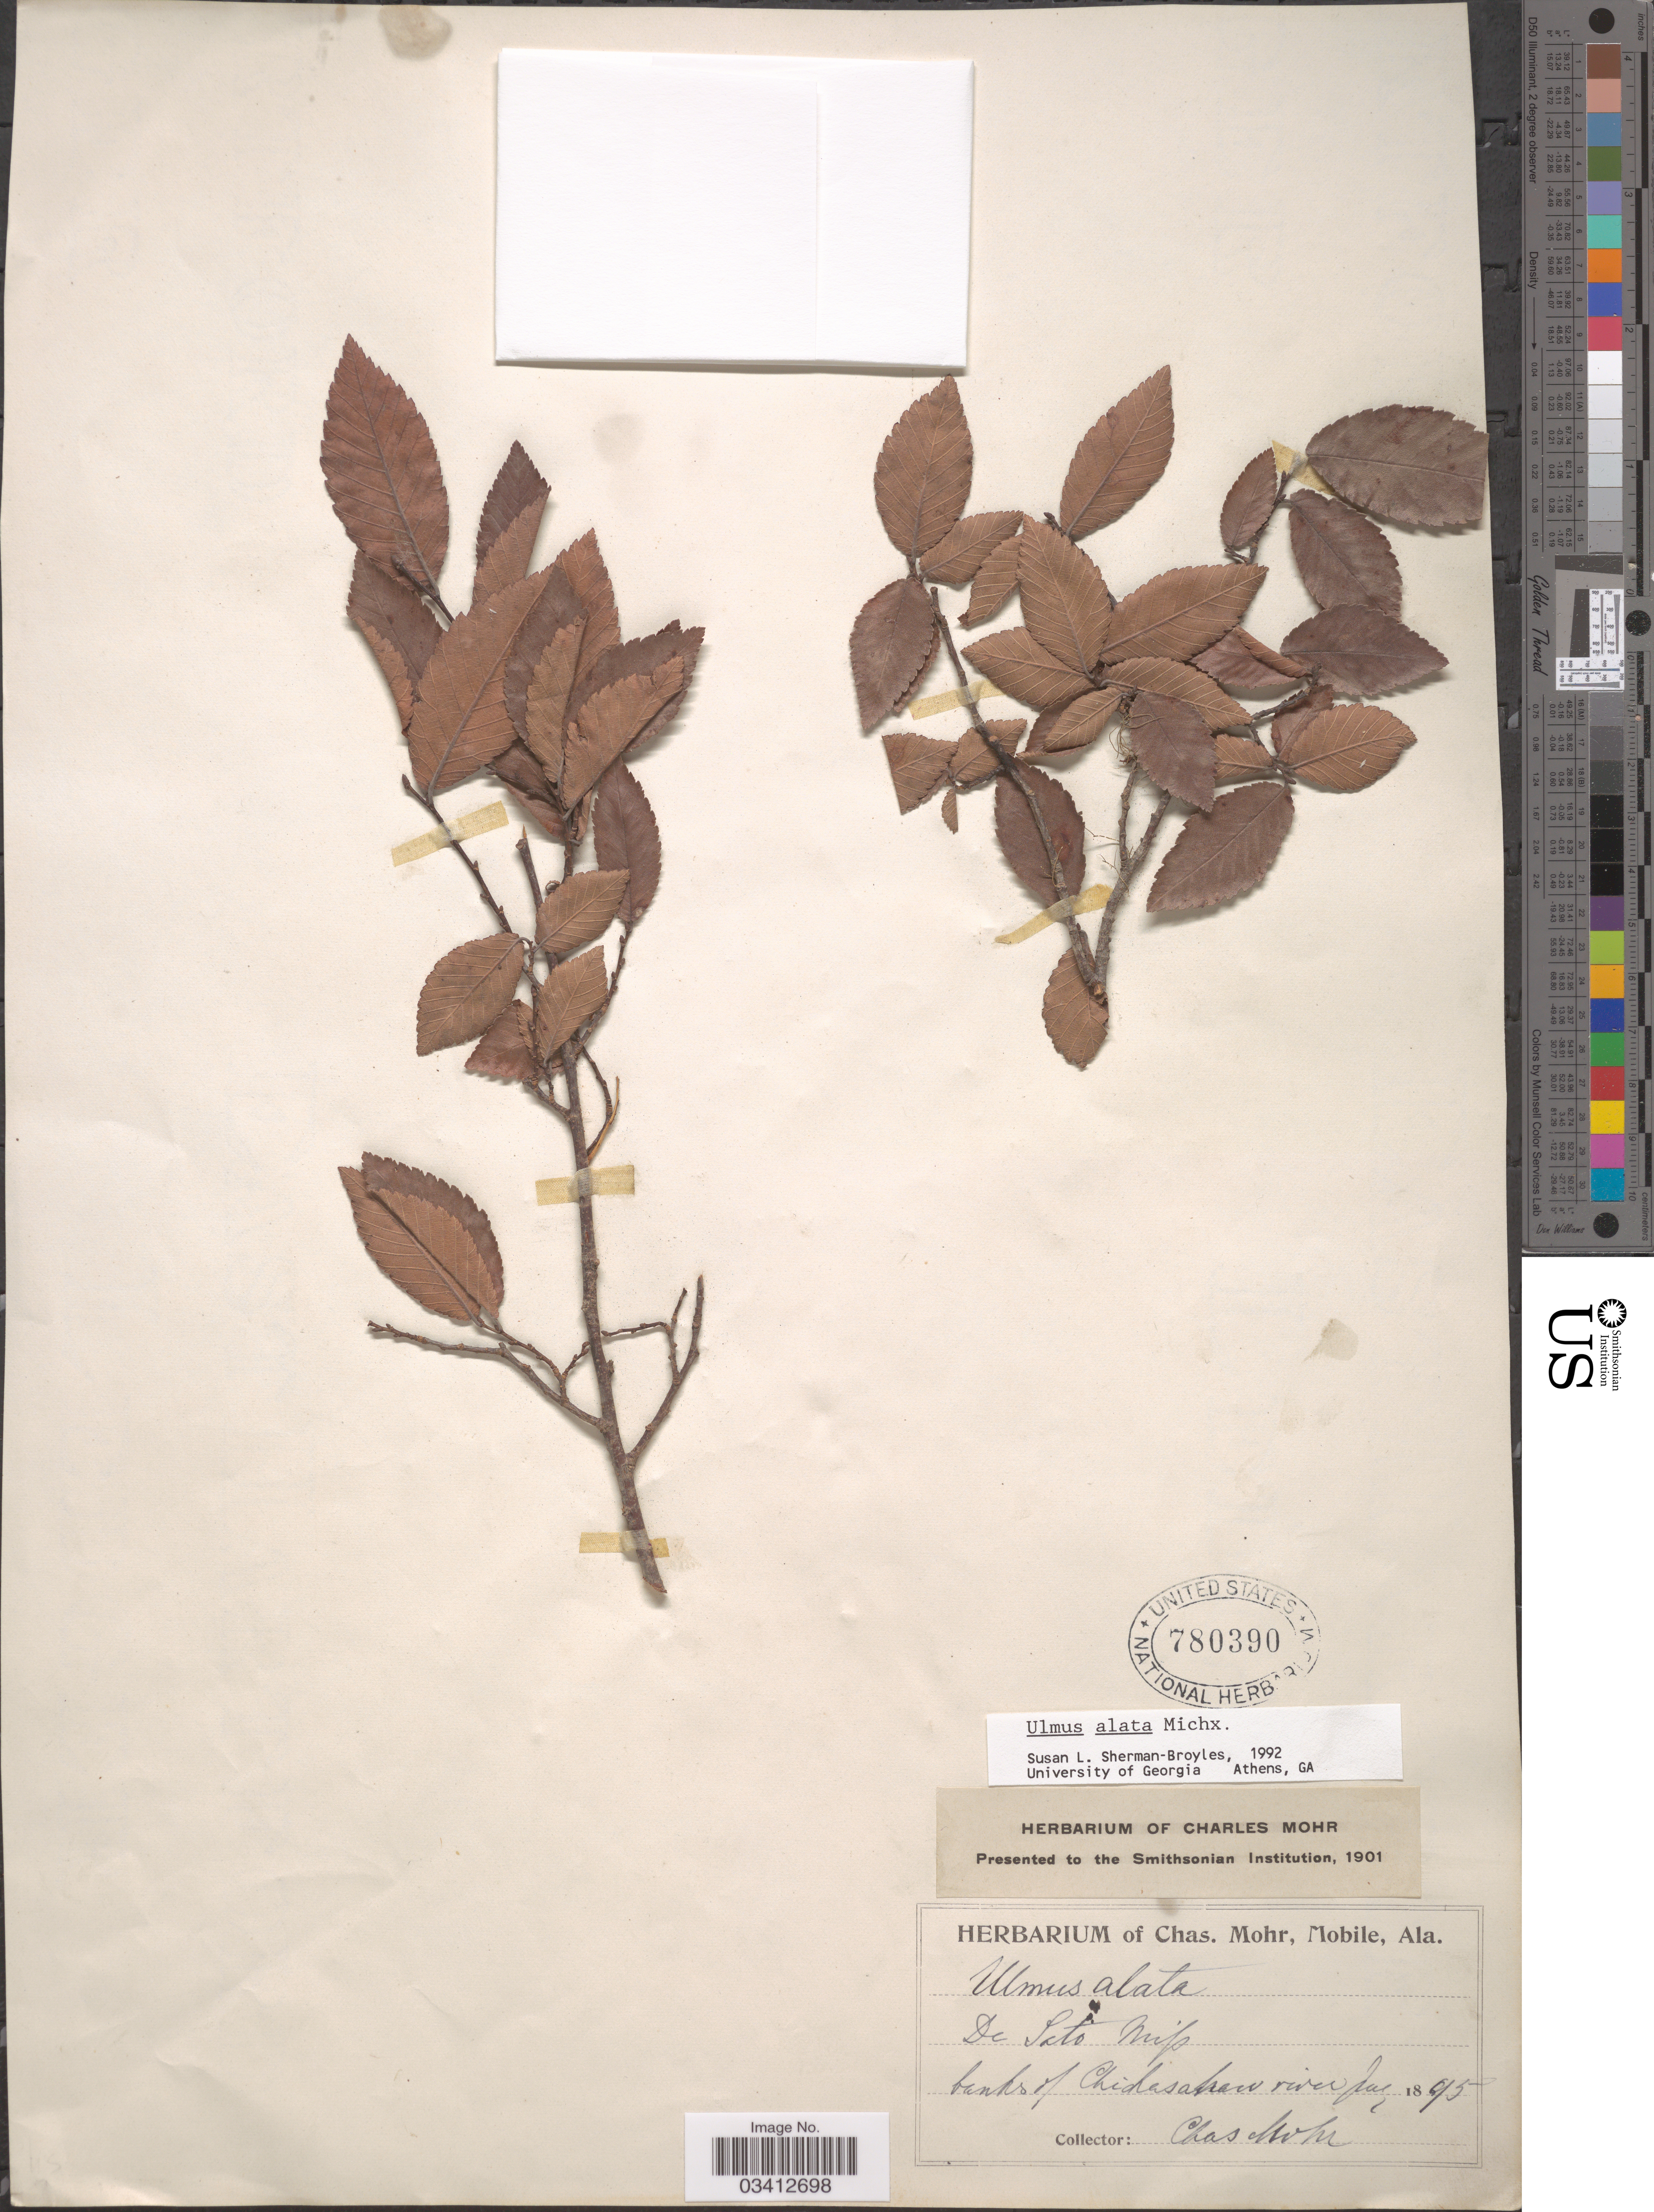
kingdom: Plantae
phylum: Tracheophyta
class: Magnoliopsida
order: Rosales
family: Ulmaceae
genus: Ulmus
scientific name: Ulmus alata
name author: Michx.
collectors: Mohr, C. T. (herbarium)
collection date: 1895-07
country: United States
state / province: Mississippi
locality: De Soto. Banks of Chickasahaw river.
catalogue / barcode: US 780390